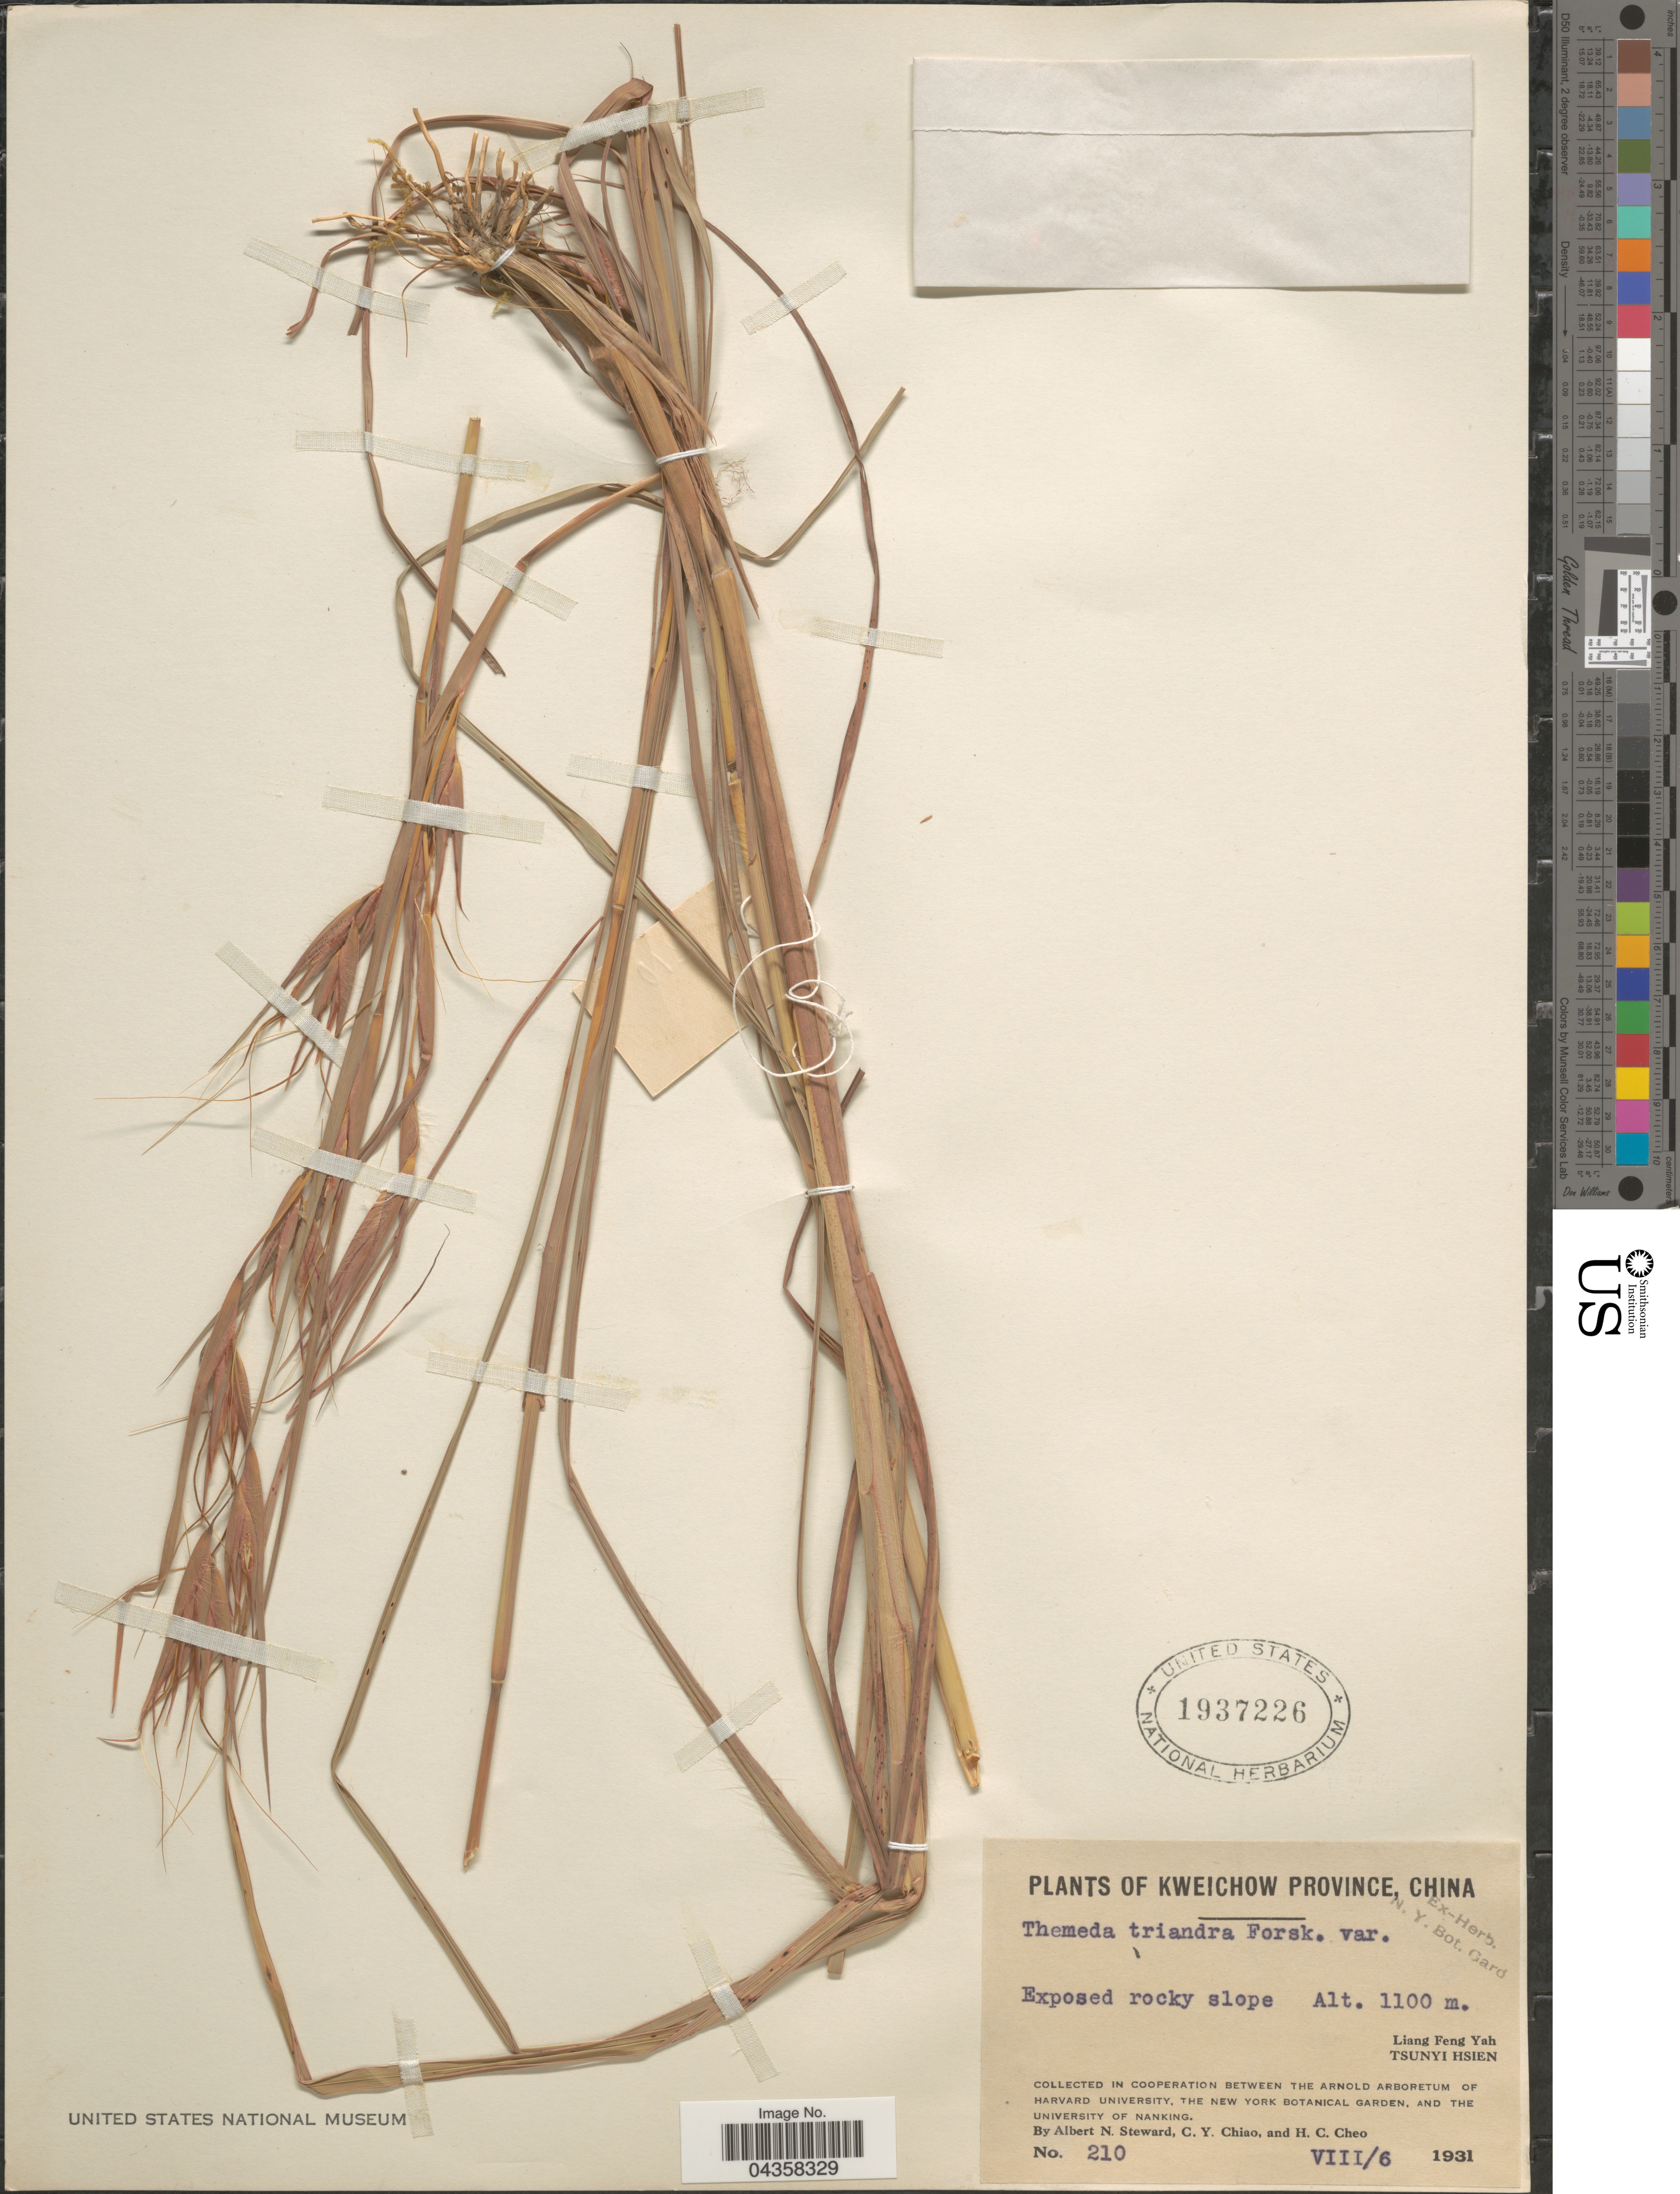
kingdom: Plantae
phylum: Tracheophyta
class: Liliopsida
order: Poales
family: Poaceae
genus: Themeda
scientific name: Themeda triandra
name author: Forssk.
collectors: A. N. Steward, C. Y. Chiao & H. Cheo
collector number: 210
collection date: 1931-08-06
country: China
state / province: Guizhou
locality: Kweichow Province. Liang Feng Yah. Tsunyi Hsien.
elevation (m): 1100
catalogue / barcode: US 1937226